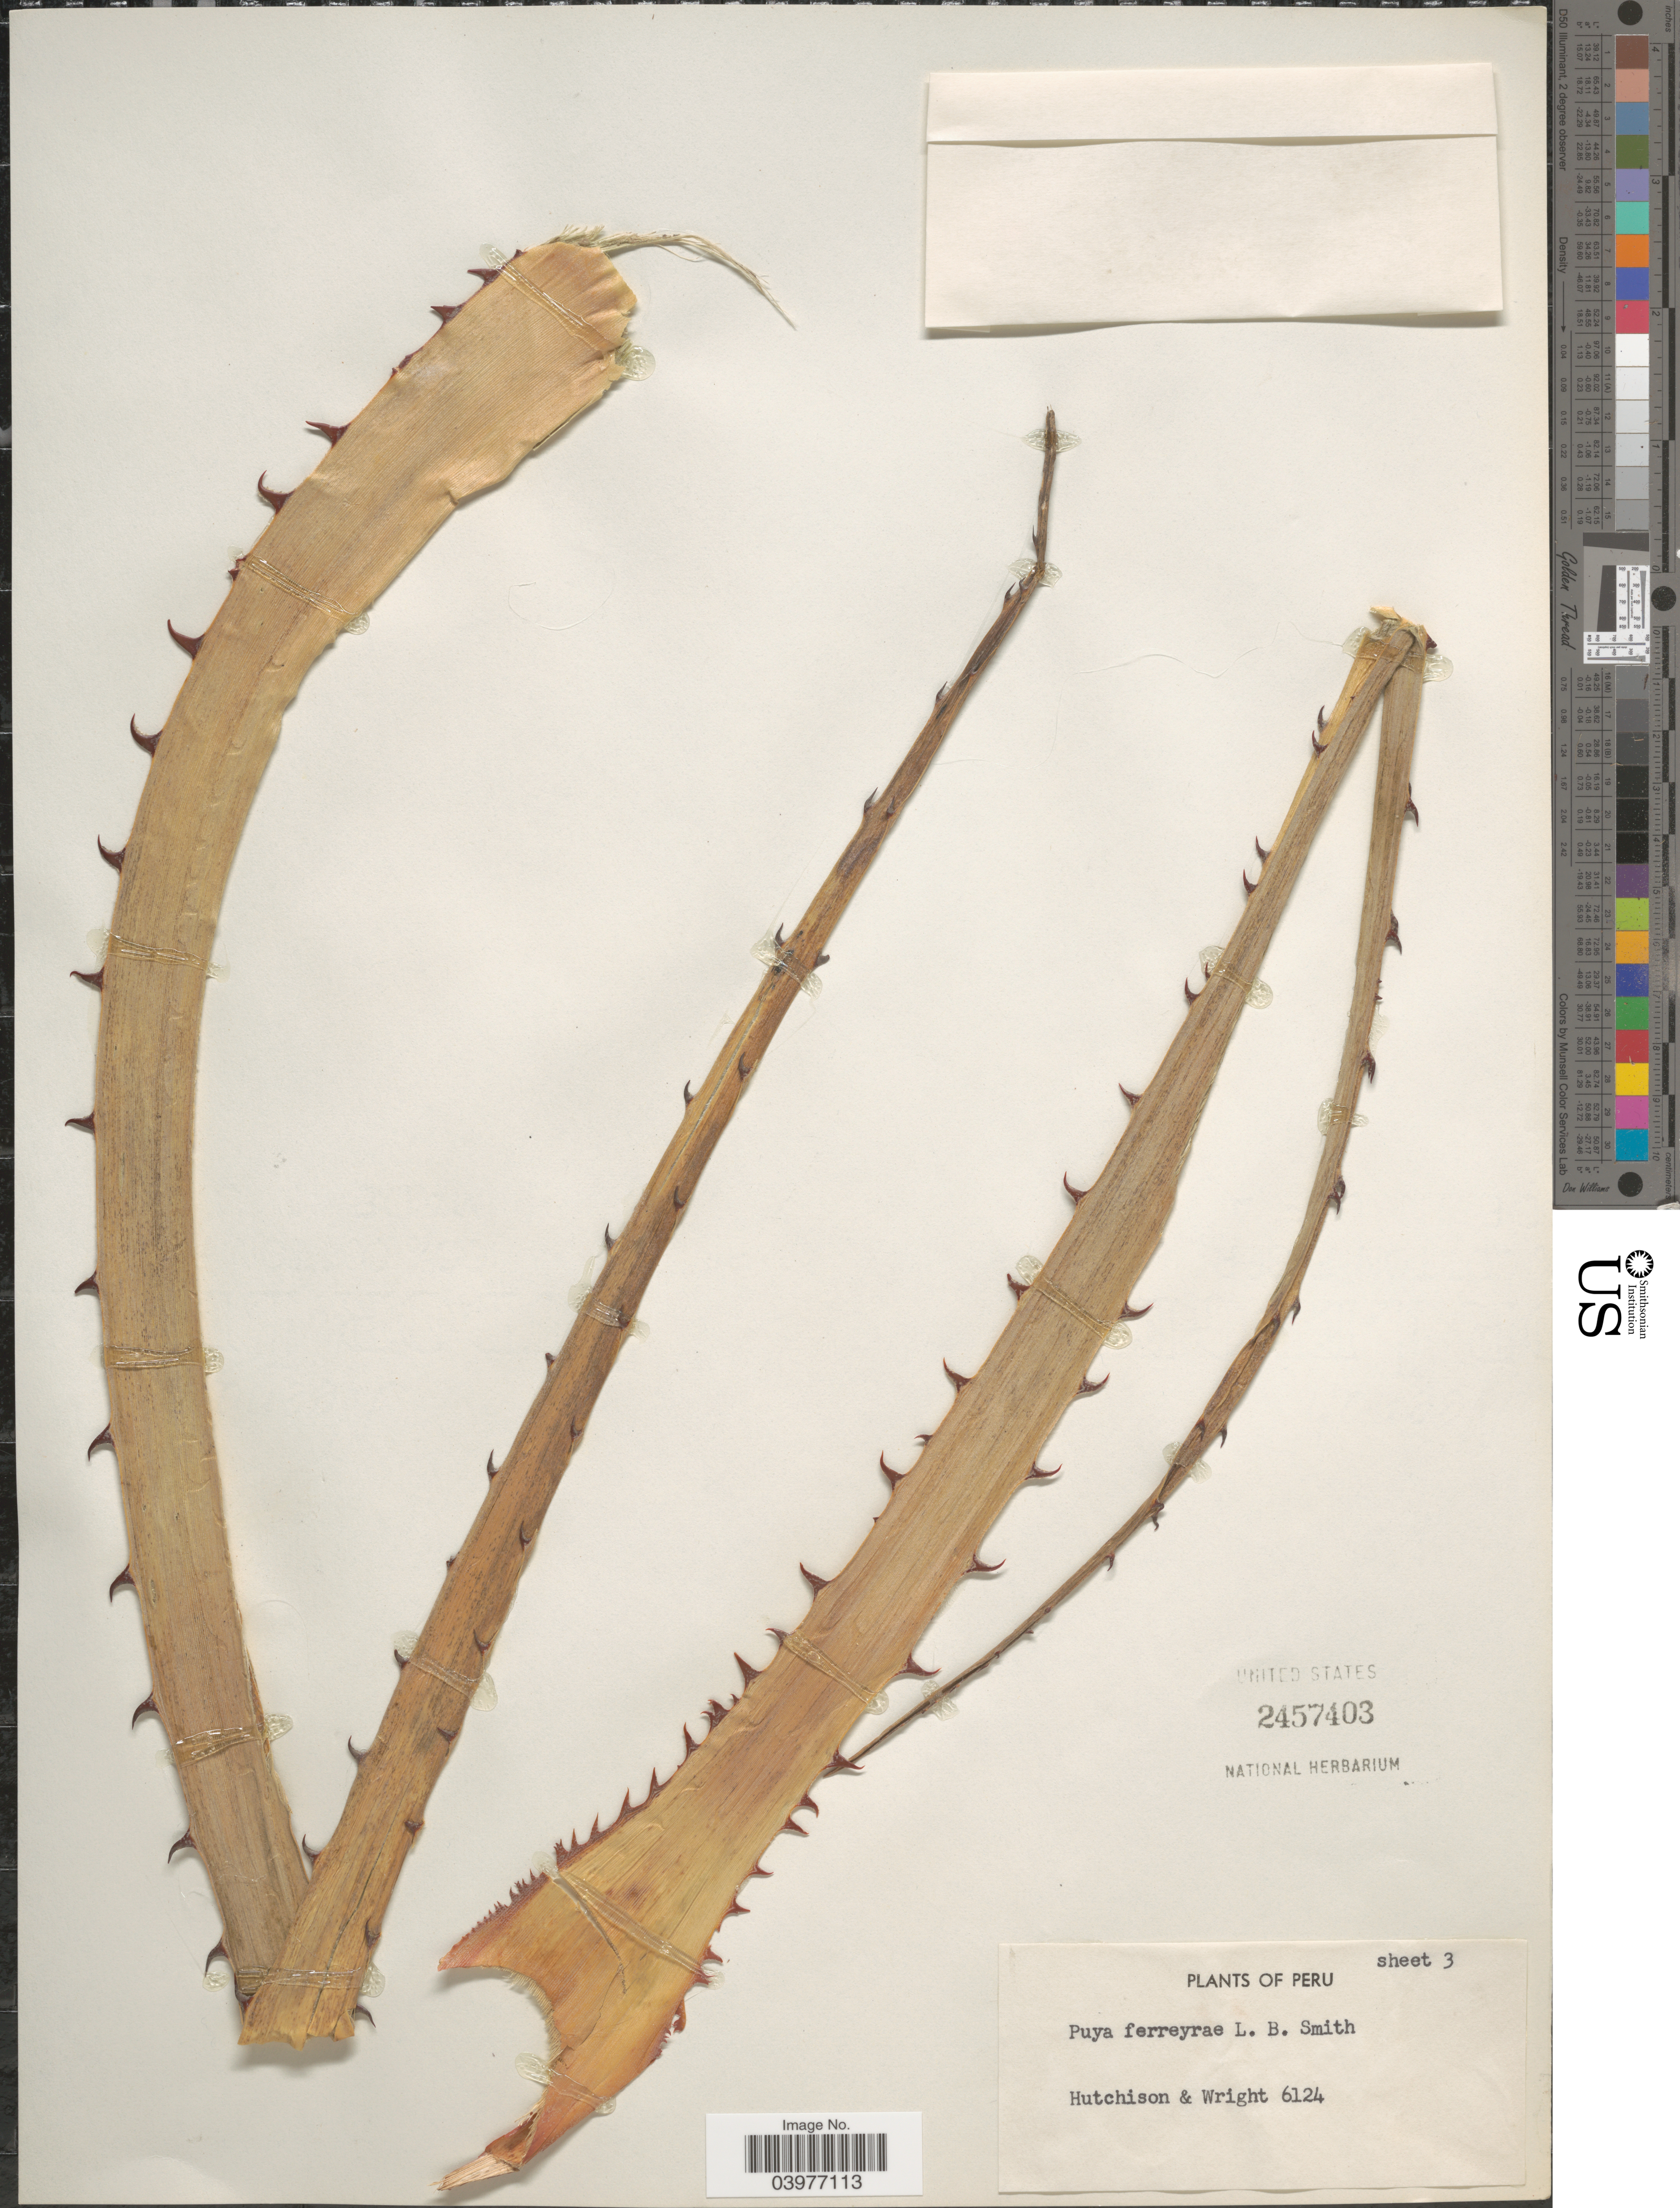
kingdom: Plantae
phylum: Tracheophyta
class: Liliopsida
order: Poales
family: Bromeliaceae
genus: Puya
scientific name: Puya ferreyrae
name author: L.B. Sm.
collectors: -- Hutchison & Wright, --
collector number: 6124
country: Peru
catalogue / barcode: US 2457403